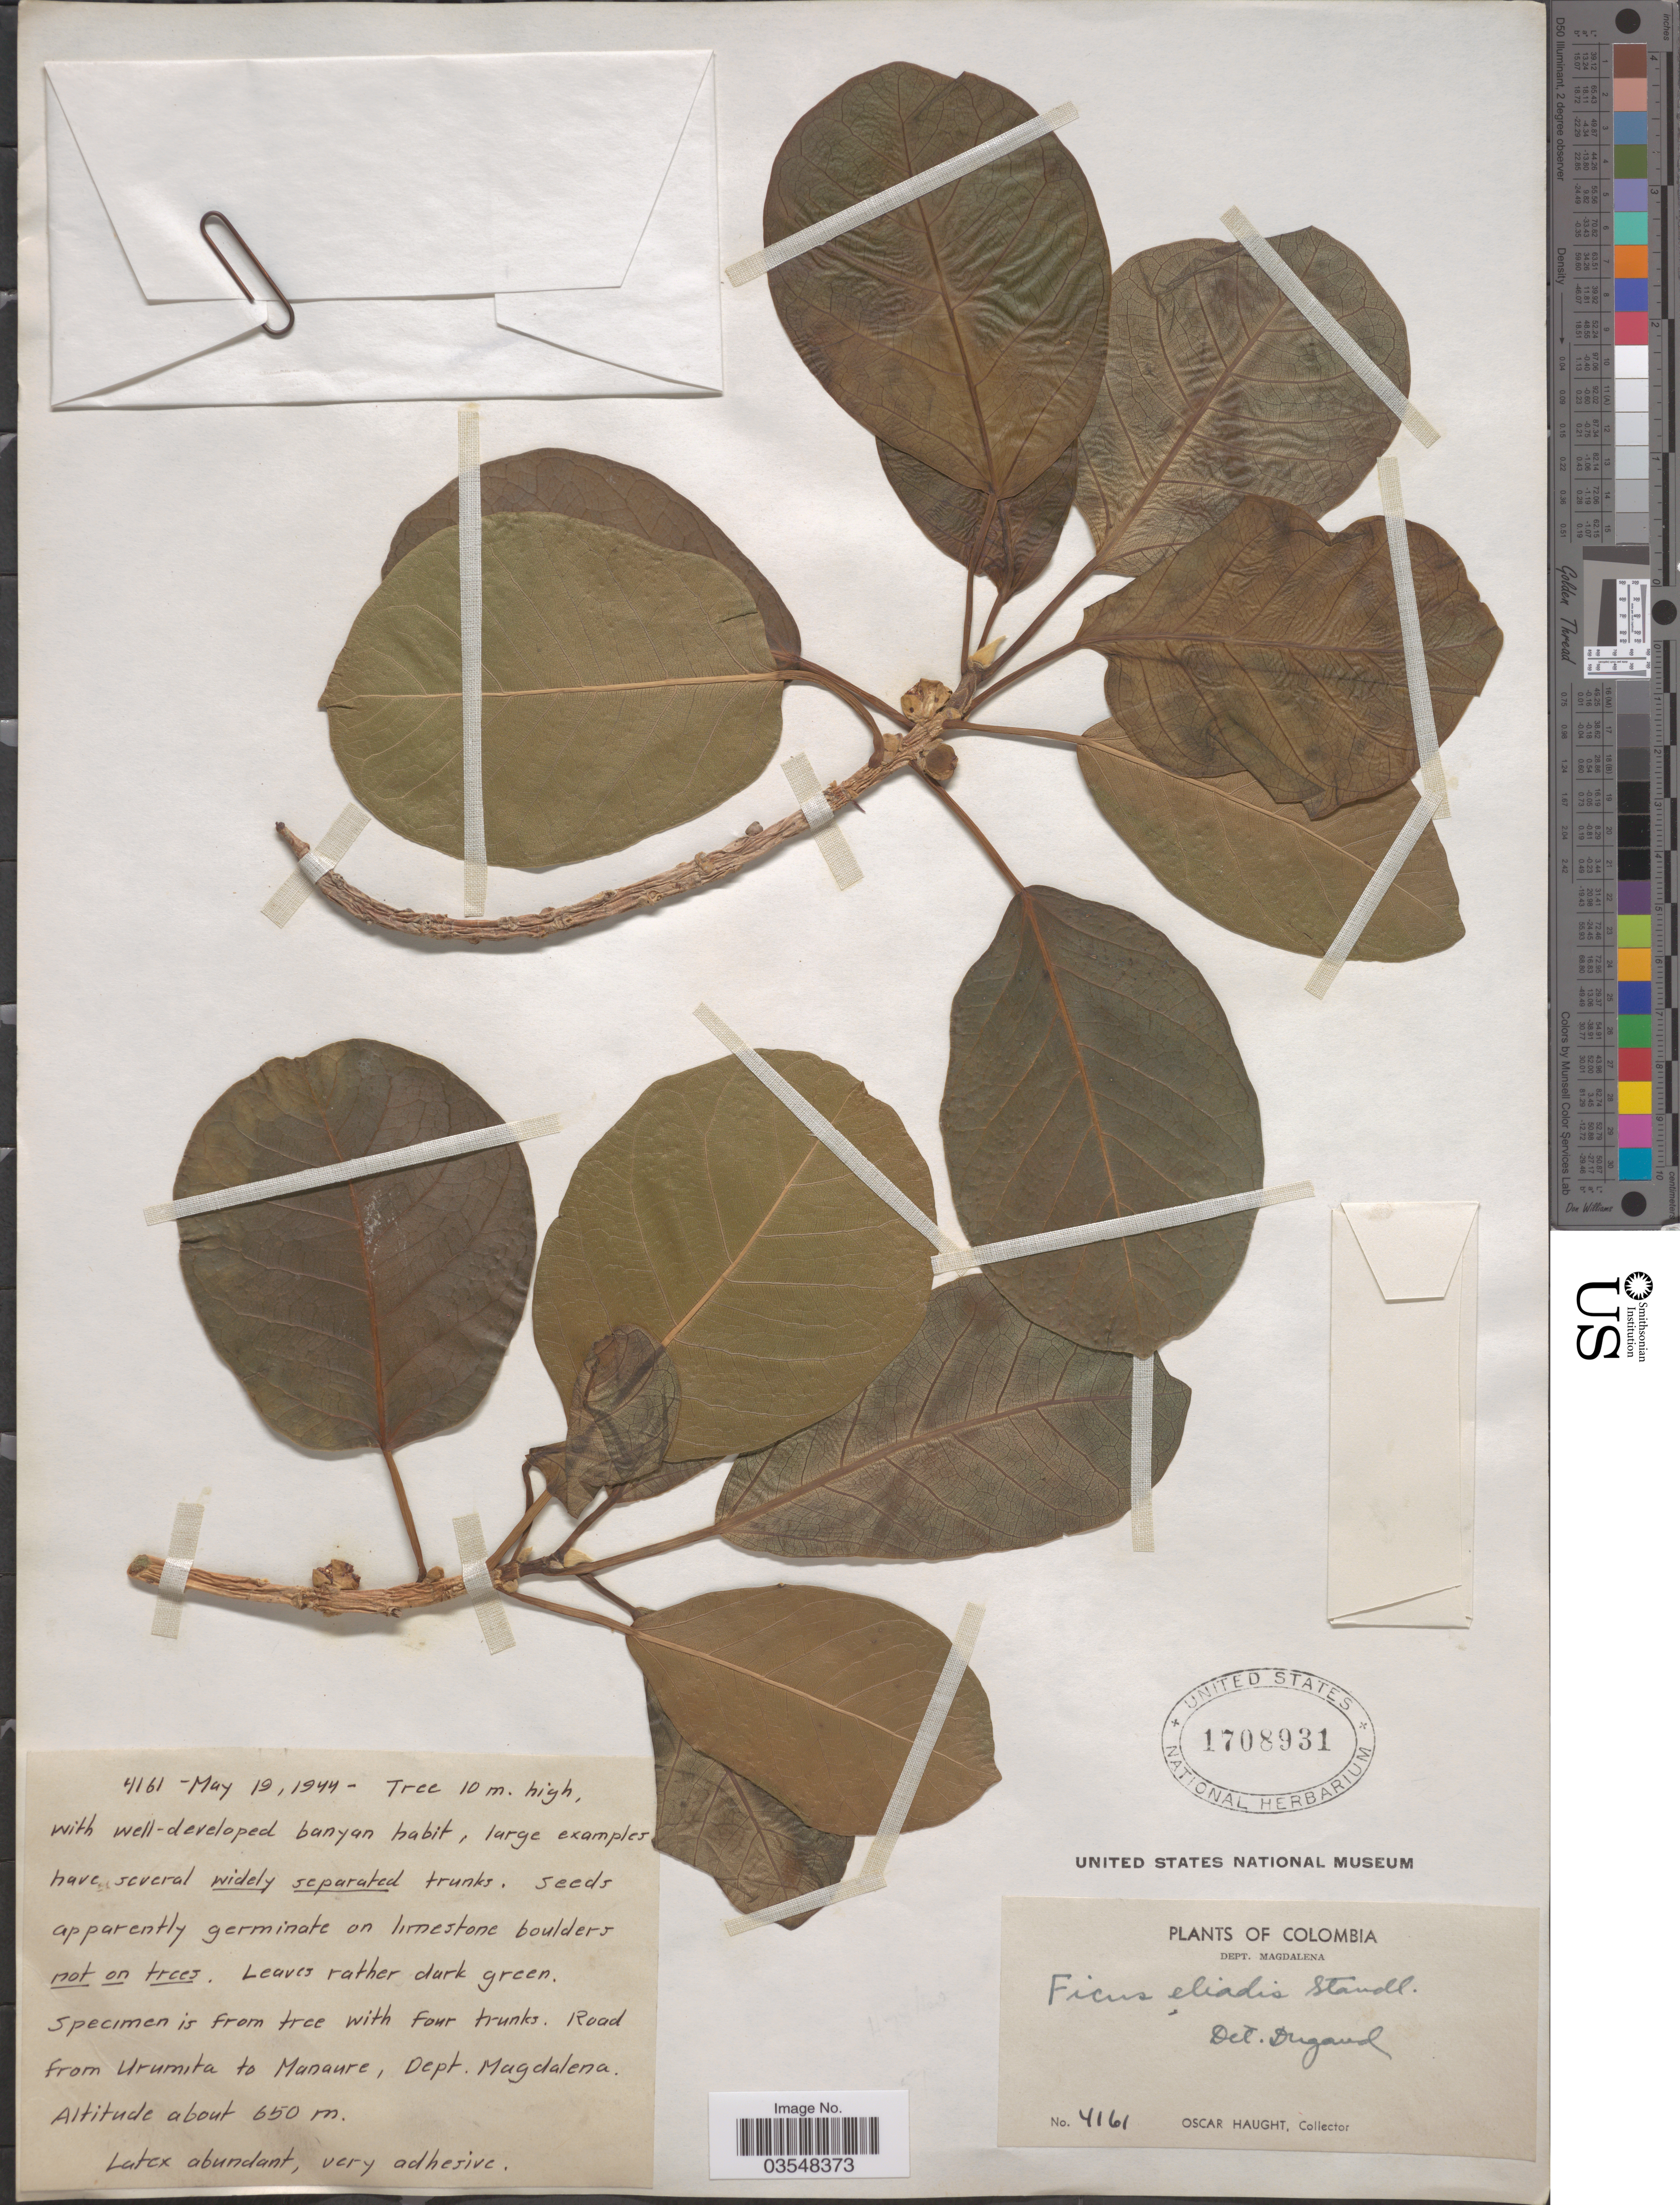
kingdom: Plantae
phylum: Tracheophyta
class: Magnoliopsida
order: Rosales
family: Moraceae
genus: Ficus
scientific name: Ficus eliadis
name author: Standl.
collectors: O. L. Haught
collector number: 4161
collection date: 1944-05-19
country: Colombia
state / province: Magdalena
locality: Road from Urumita to Manaure, Dept. Magdalena.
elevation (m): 650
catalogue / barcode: US 1708931